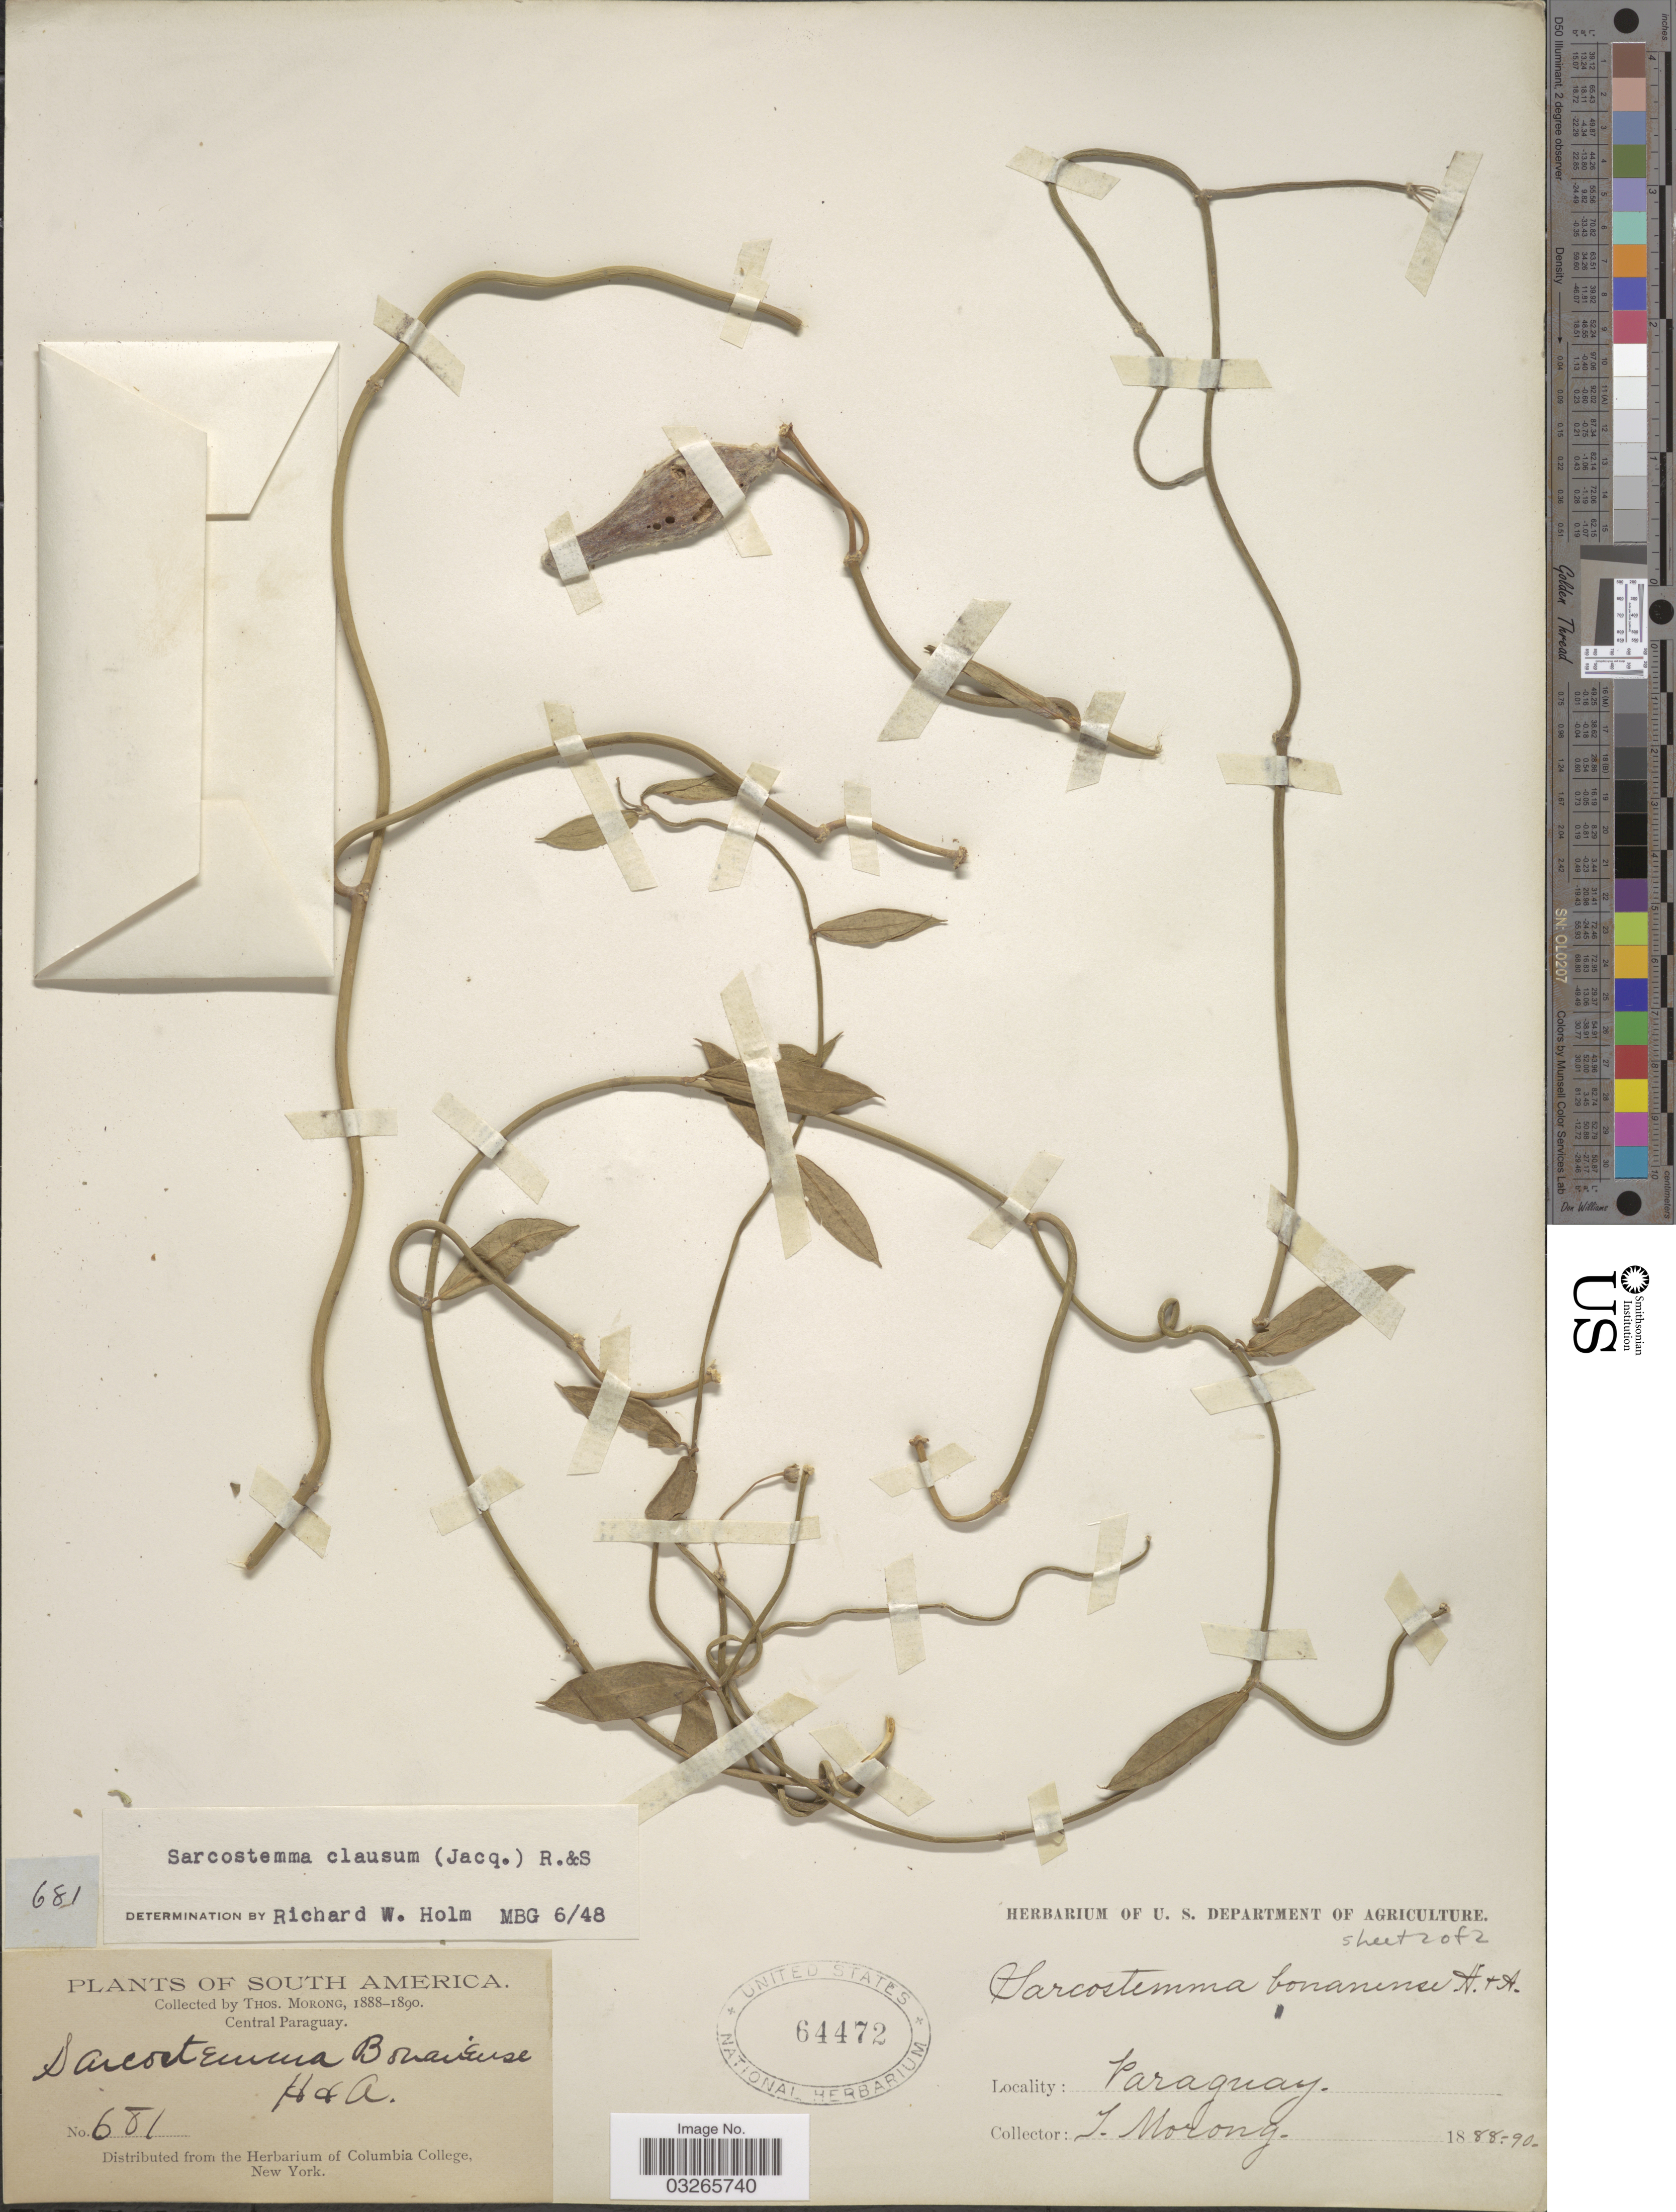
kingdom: Plantae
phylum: Tracheophyta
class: Magnoliopsida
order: Gentianales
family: Apocynaceae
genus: Sarcostemma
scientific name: Sarcostemma clausum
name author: (Jacq.) Schult.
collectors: ex herb. T. Morong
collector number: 681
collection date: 1888/1890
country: Paraguay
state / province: Central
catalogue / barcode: US 64472